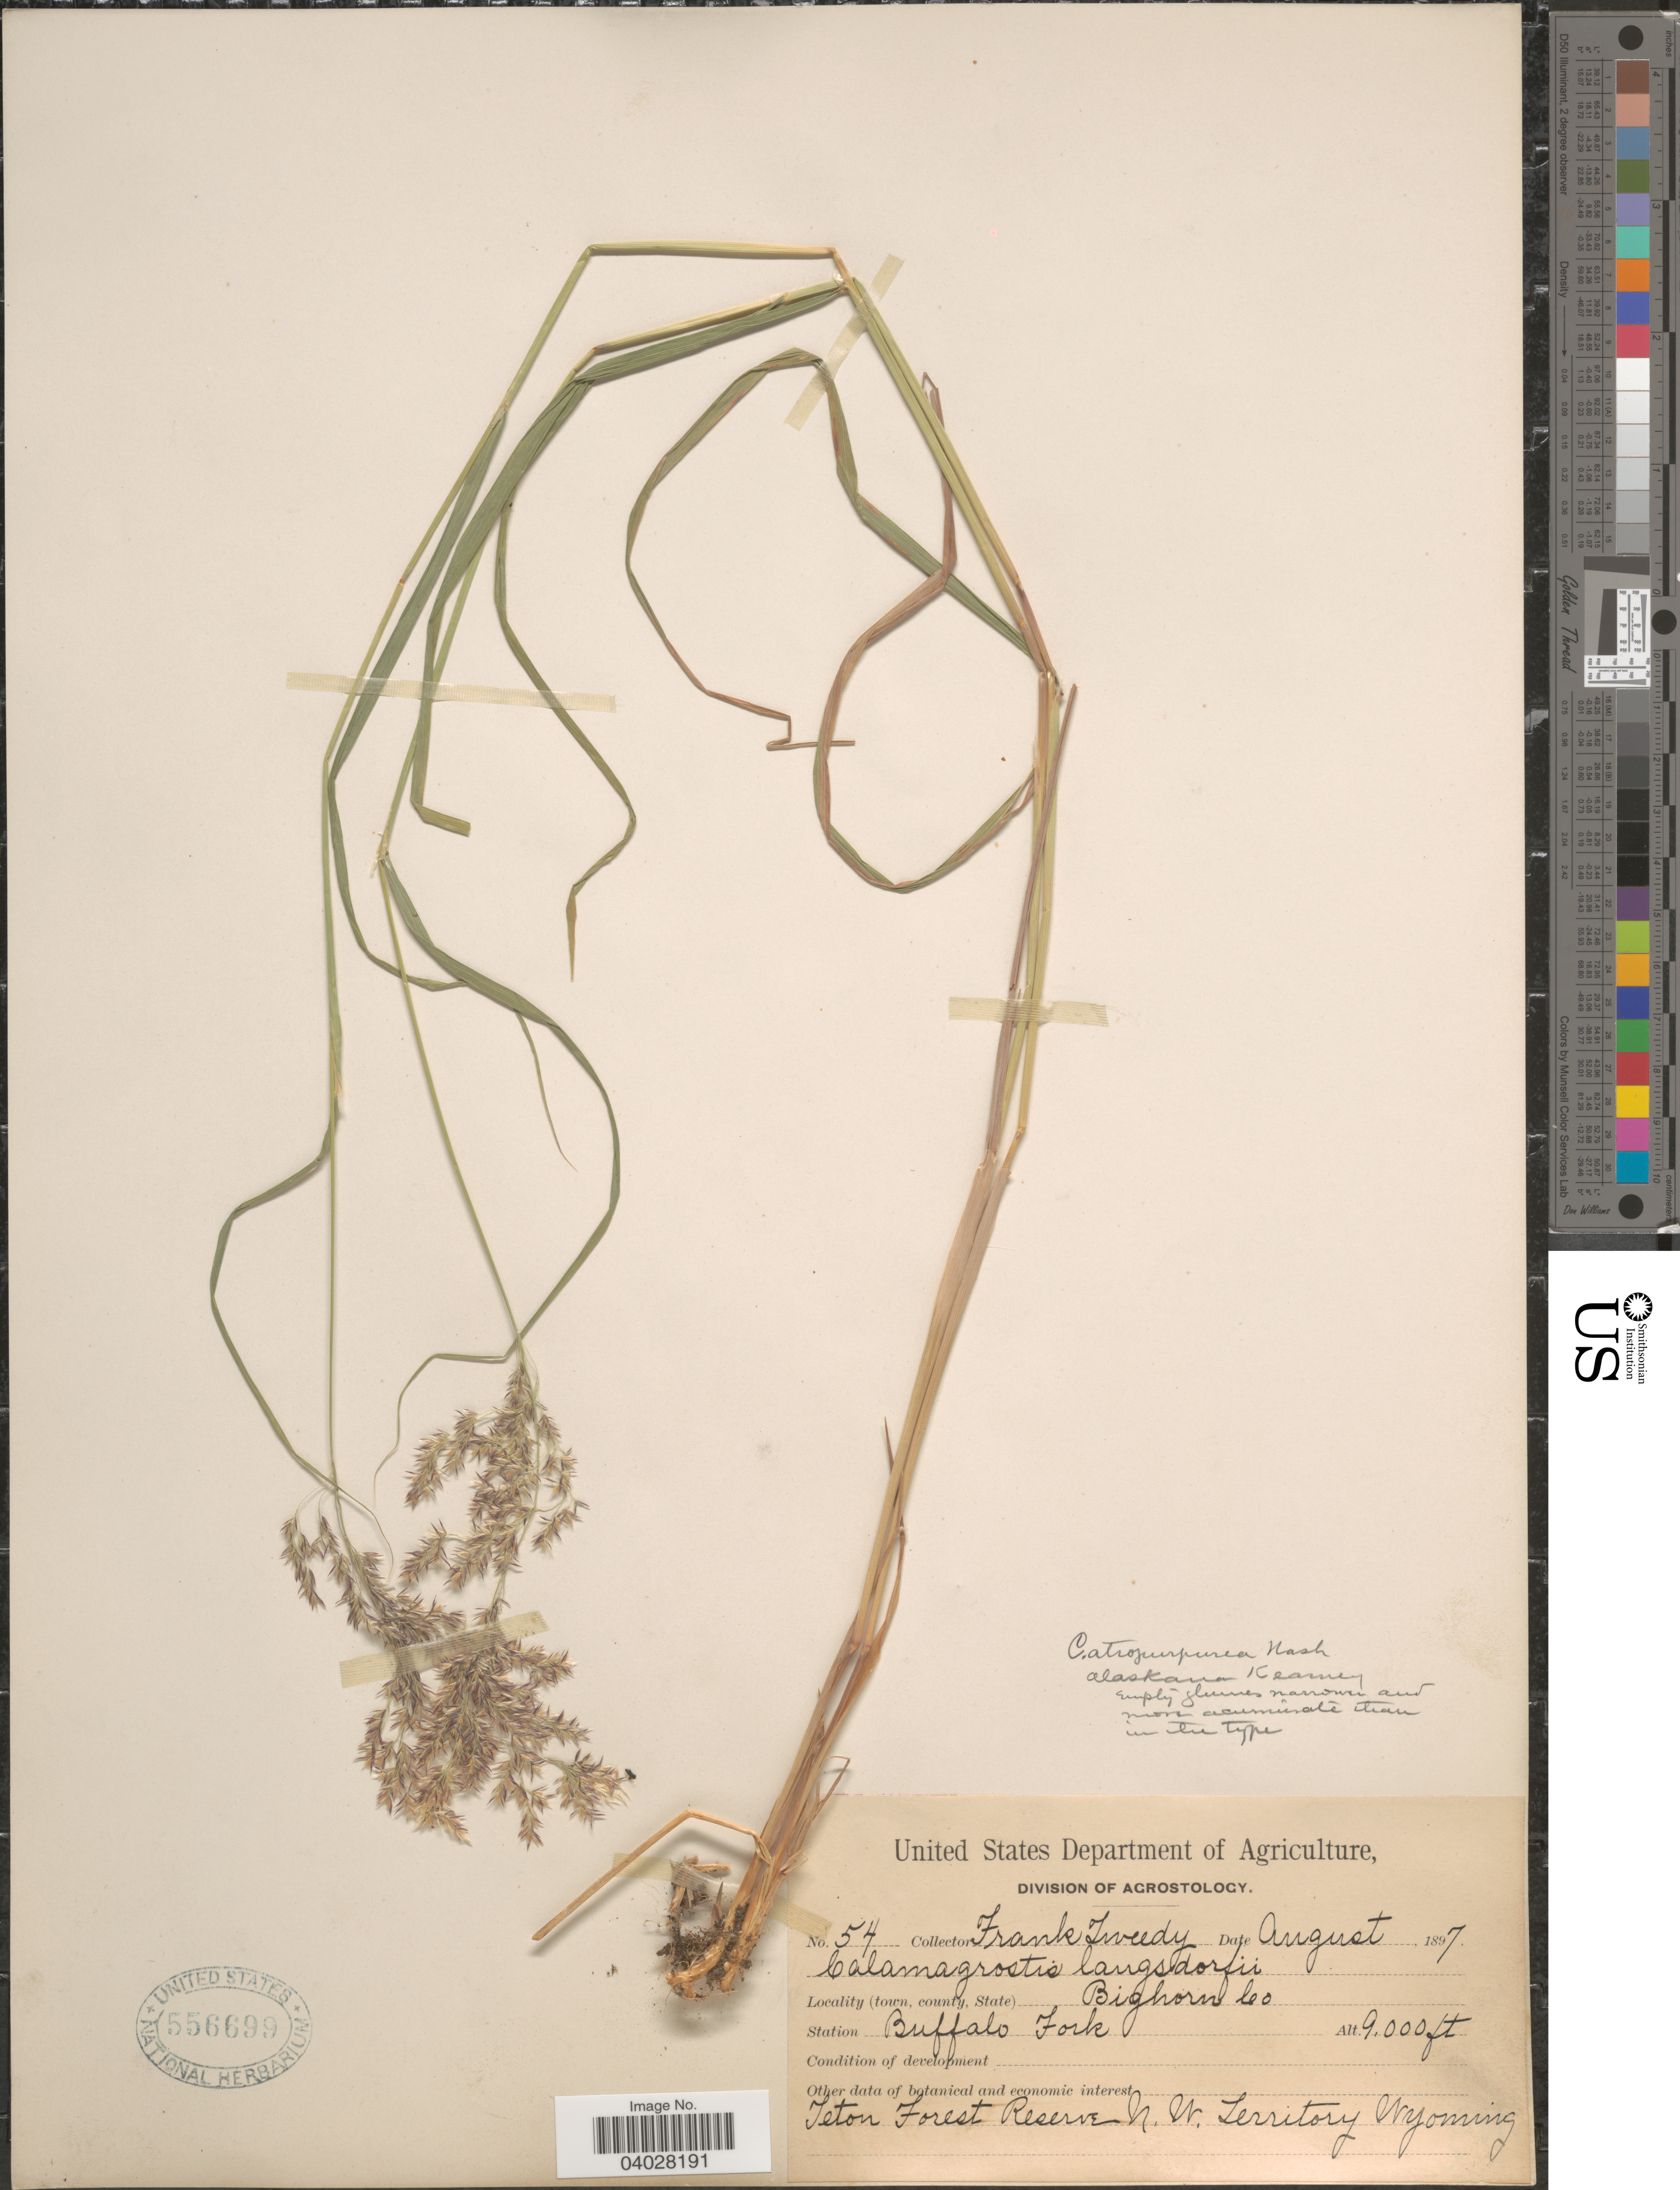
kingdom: Plantae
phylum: Tracheophyta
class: Liliopsida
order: Poales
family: Poaceae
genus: Calamagrostis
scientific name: Calamagrostis canadensis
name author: (Michx.) P. Beauv.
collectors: F. Tweedy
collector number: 54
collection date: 1897-08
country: United States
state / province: Wyoming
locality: (town, county, State) Bighorn Co. Station Buffalo Fork. Teton Forest Reserve N.W. Territory Wyoming.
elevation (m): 2743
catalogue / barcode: US 556699